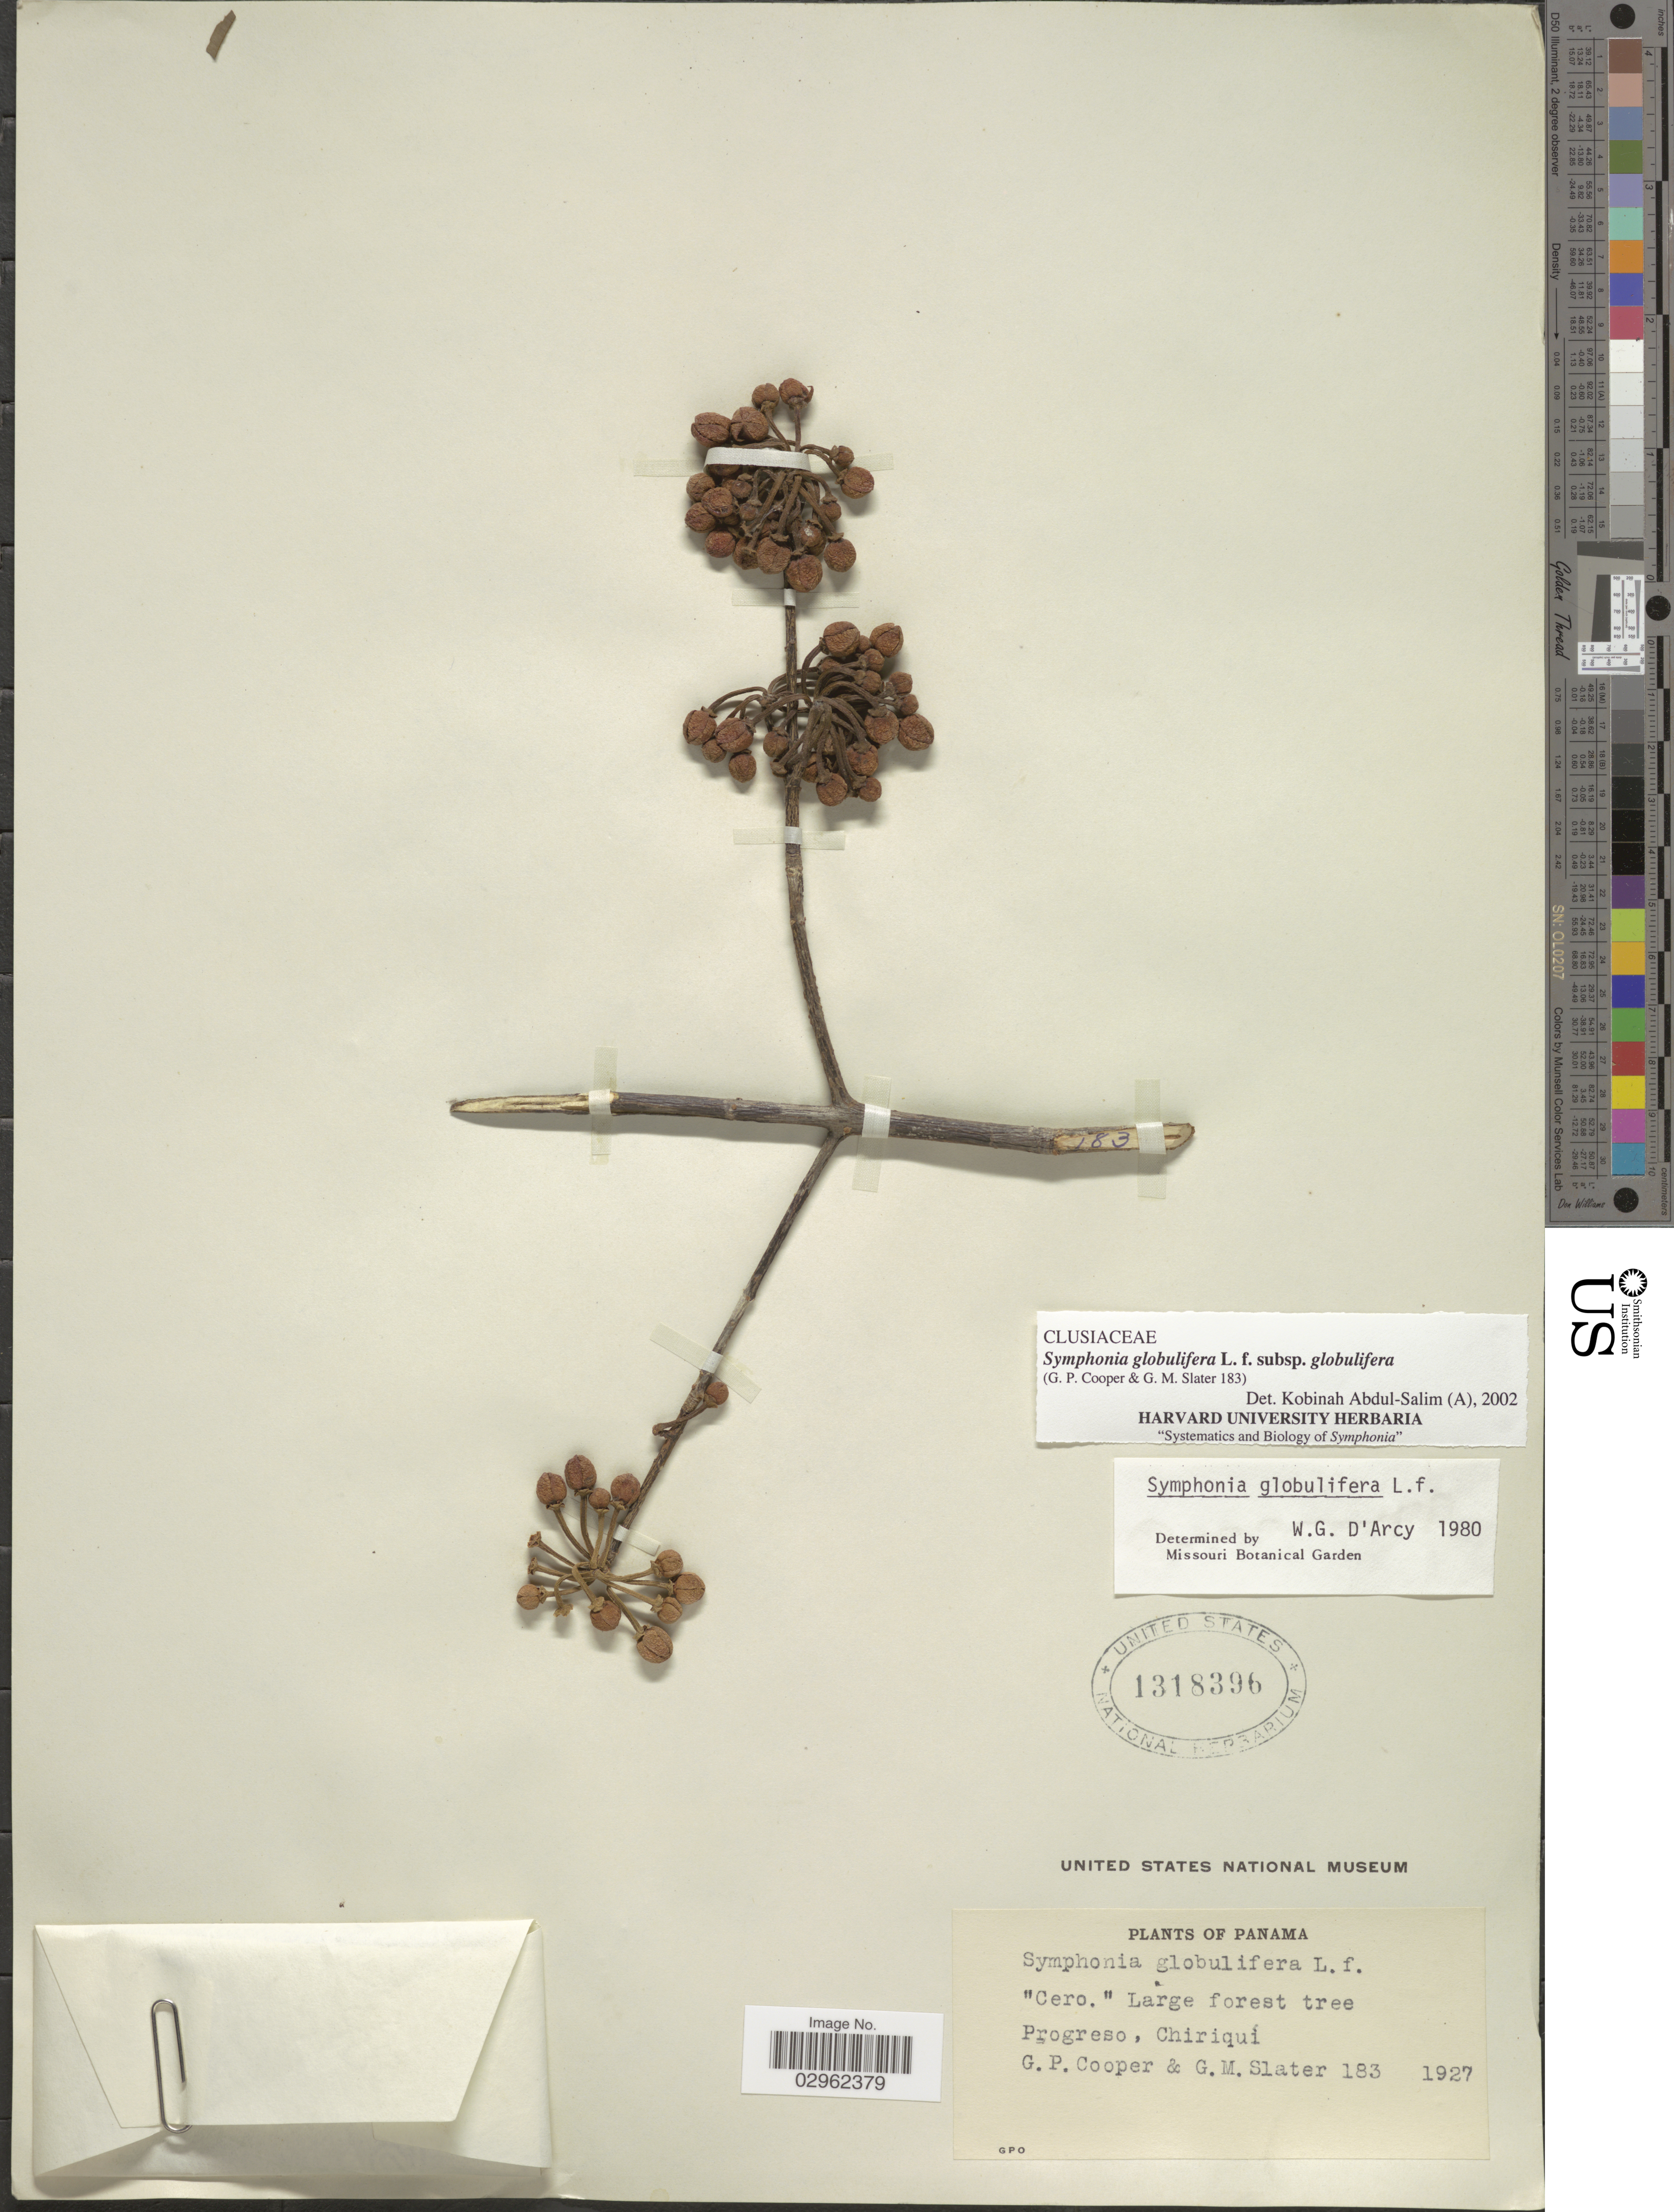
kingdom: Plantae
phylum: Tracheophyta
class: Magnoliopsida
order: Malpighiales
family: Clusiaceae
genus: Symphonia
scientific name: Symphonia globulifera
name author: L. f.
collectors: G. Cooper & G. Slater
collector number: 183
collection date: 1927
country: Panama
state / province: Chiriqui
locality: Progreso, Chiriquí.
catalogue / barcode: US 1318396